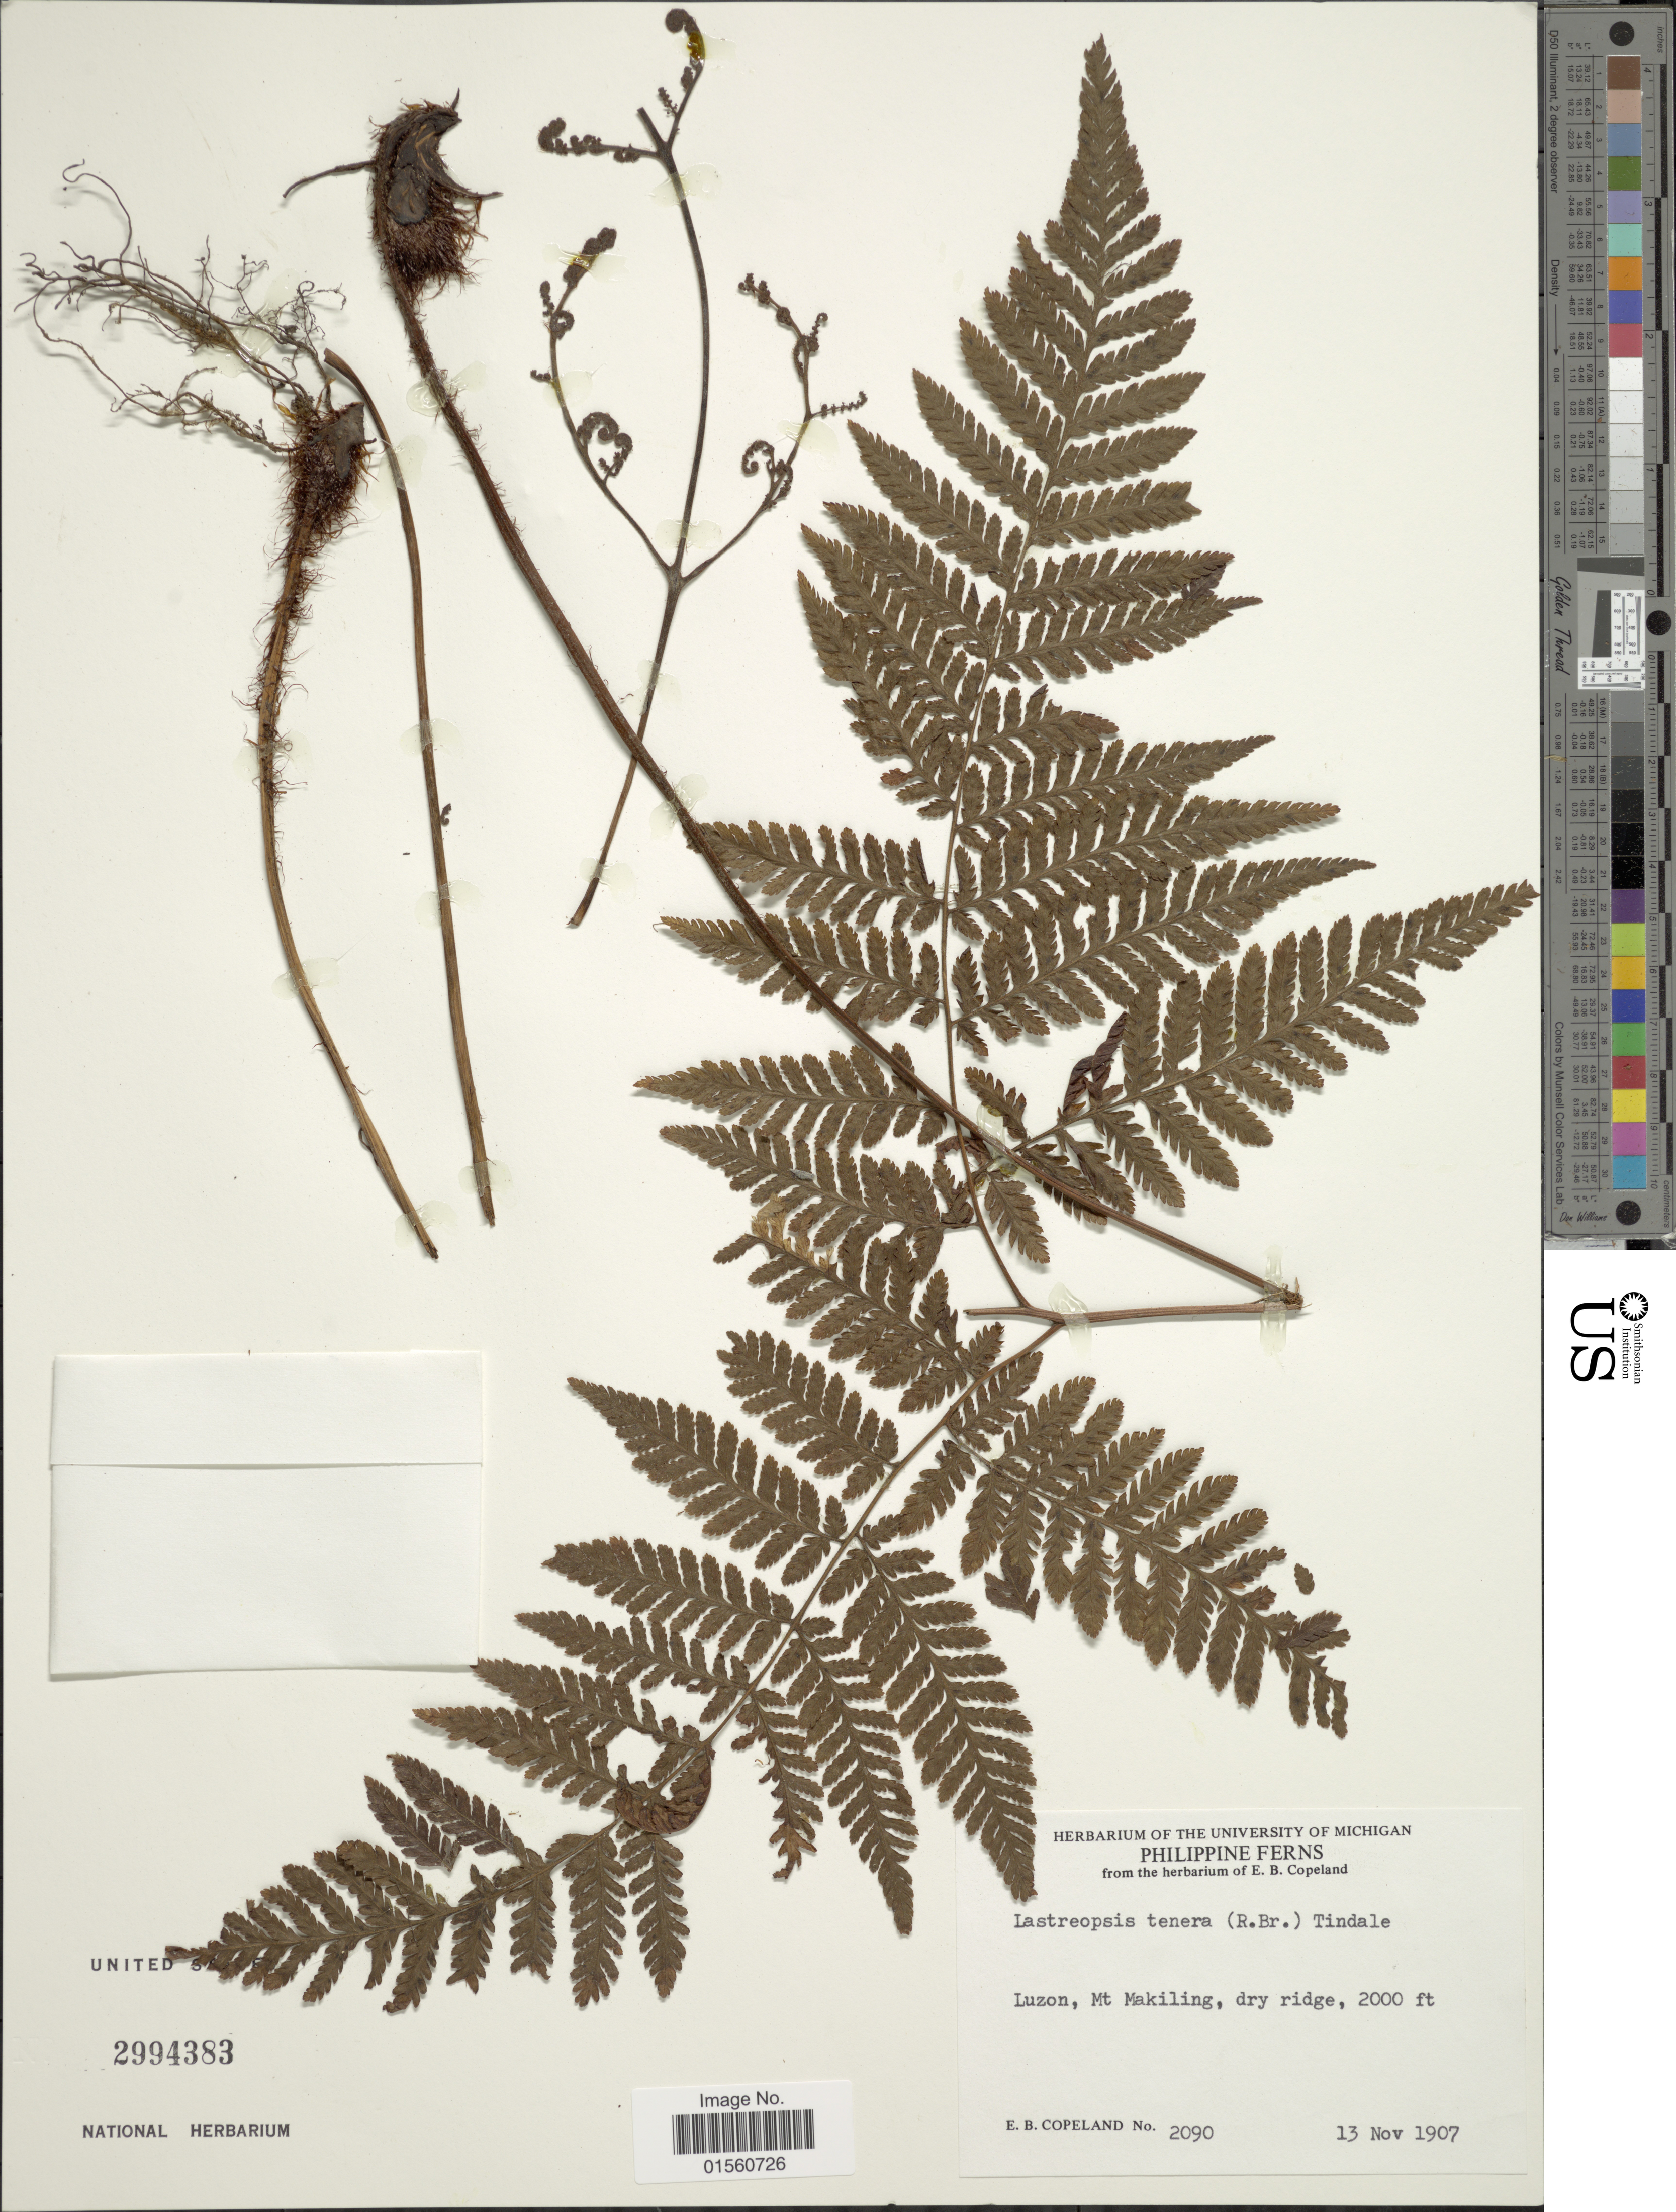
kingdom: Plantae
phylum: Tracheophyta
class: Polypodiopsida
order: Polypodiales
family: Dryopteridaceae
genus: Lastreopsis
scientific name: Lastreopsis tenera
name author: (R. Br.) Tindale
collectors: E. B. Copeland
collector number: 2090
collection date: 1907-11-13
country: Philippines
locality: Luzon, Mt Makiling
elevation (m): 610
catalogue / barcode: US 2994383